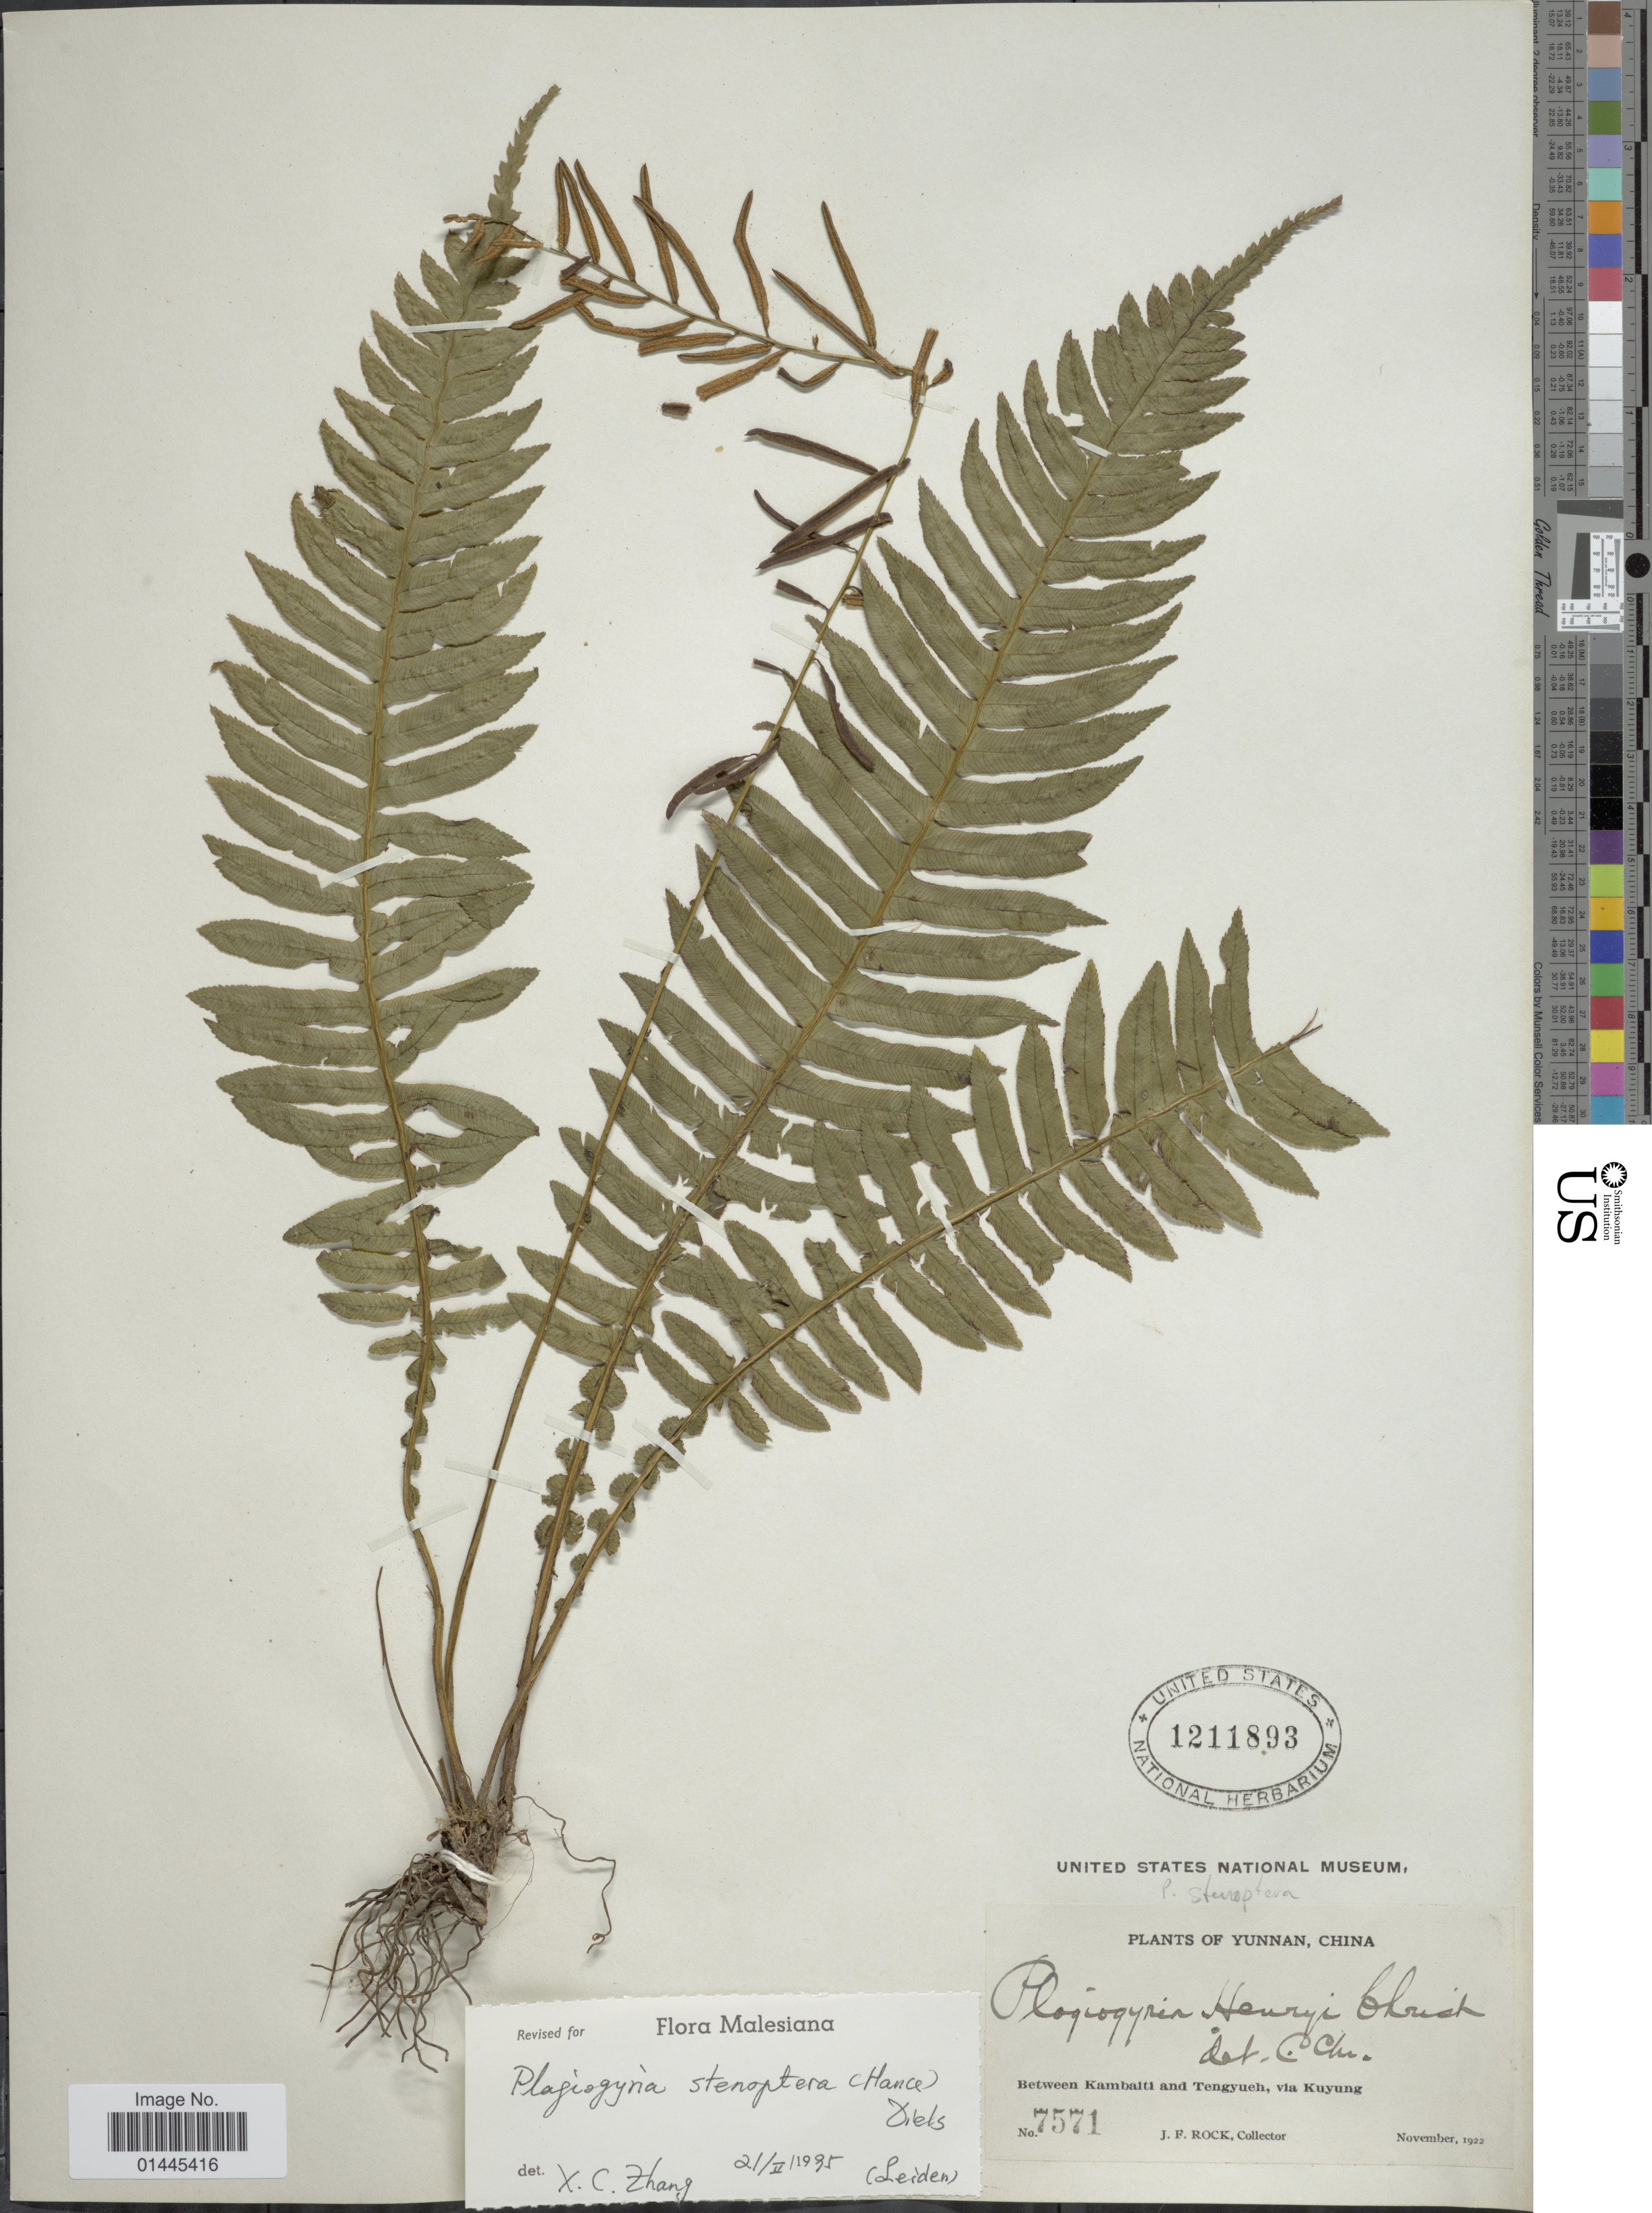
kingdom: Plantae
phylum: Tracheophyta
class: Polypodiopsida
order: Cyatheales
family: Plagiogyriaceae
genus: Plagiogyria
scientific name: Plagiogyria stenoptera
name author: (Hance) Diels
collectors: J. F. Rock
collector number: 7571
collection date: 1922-11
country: China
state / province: Yunnan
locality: Between Kambaiti and Tengyueh, via Kuyung.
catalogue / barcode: US 1211893